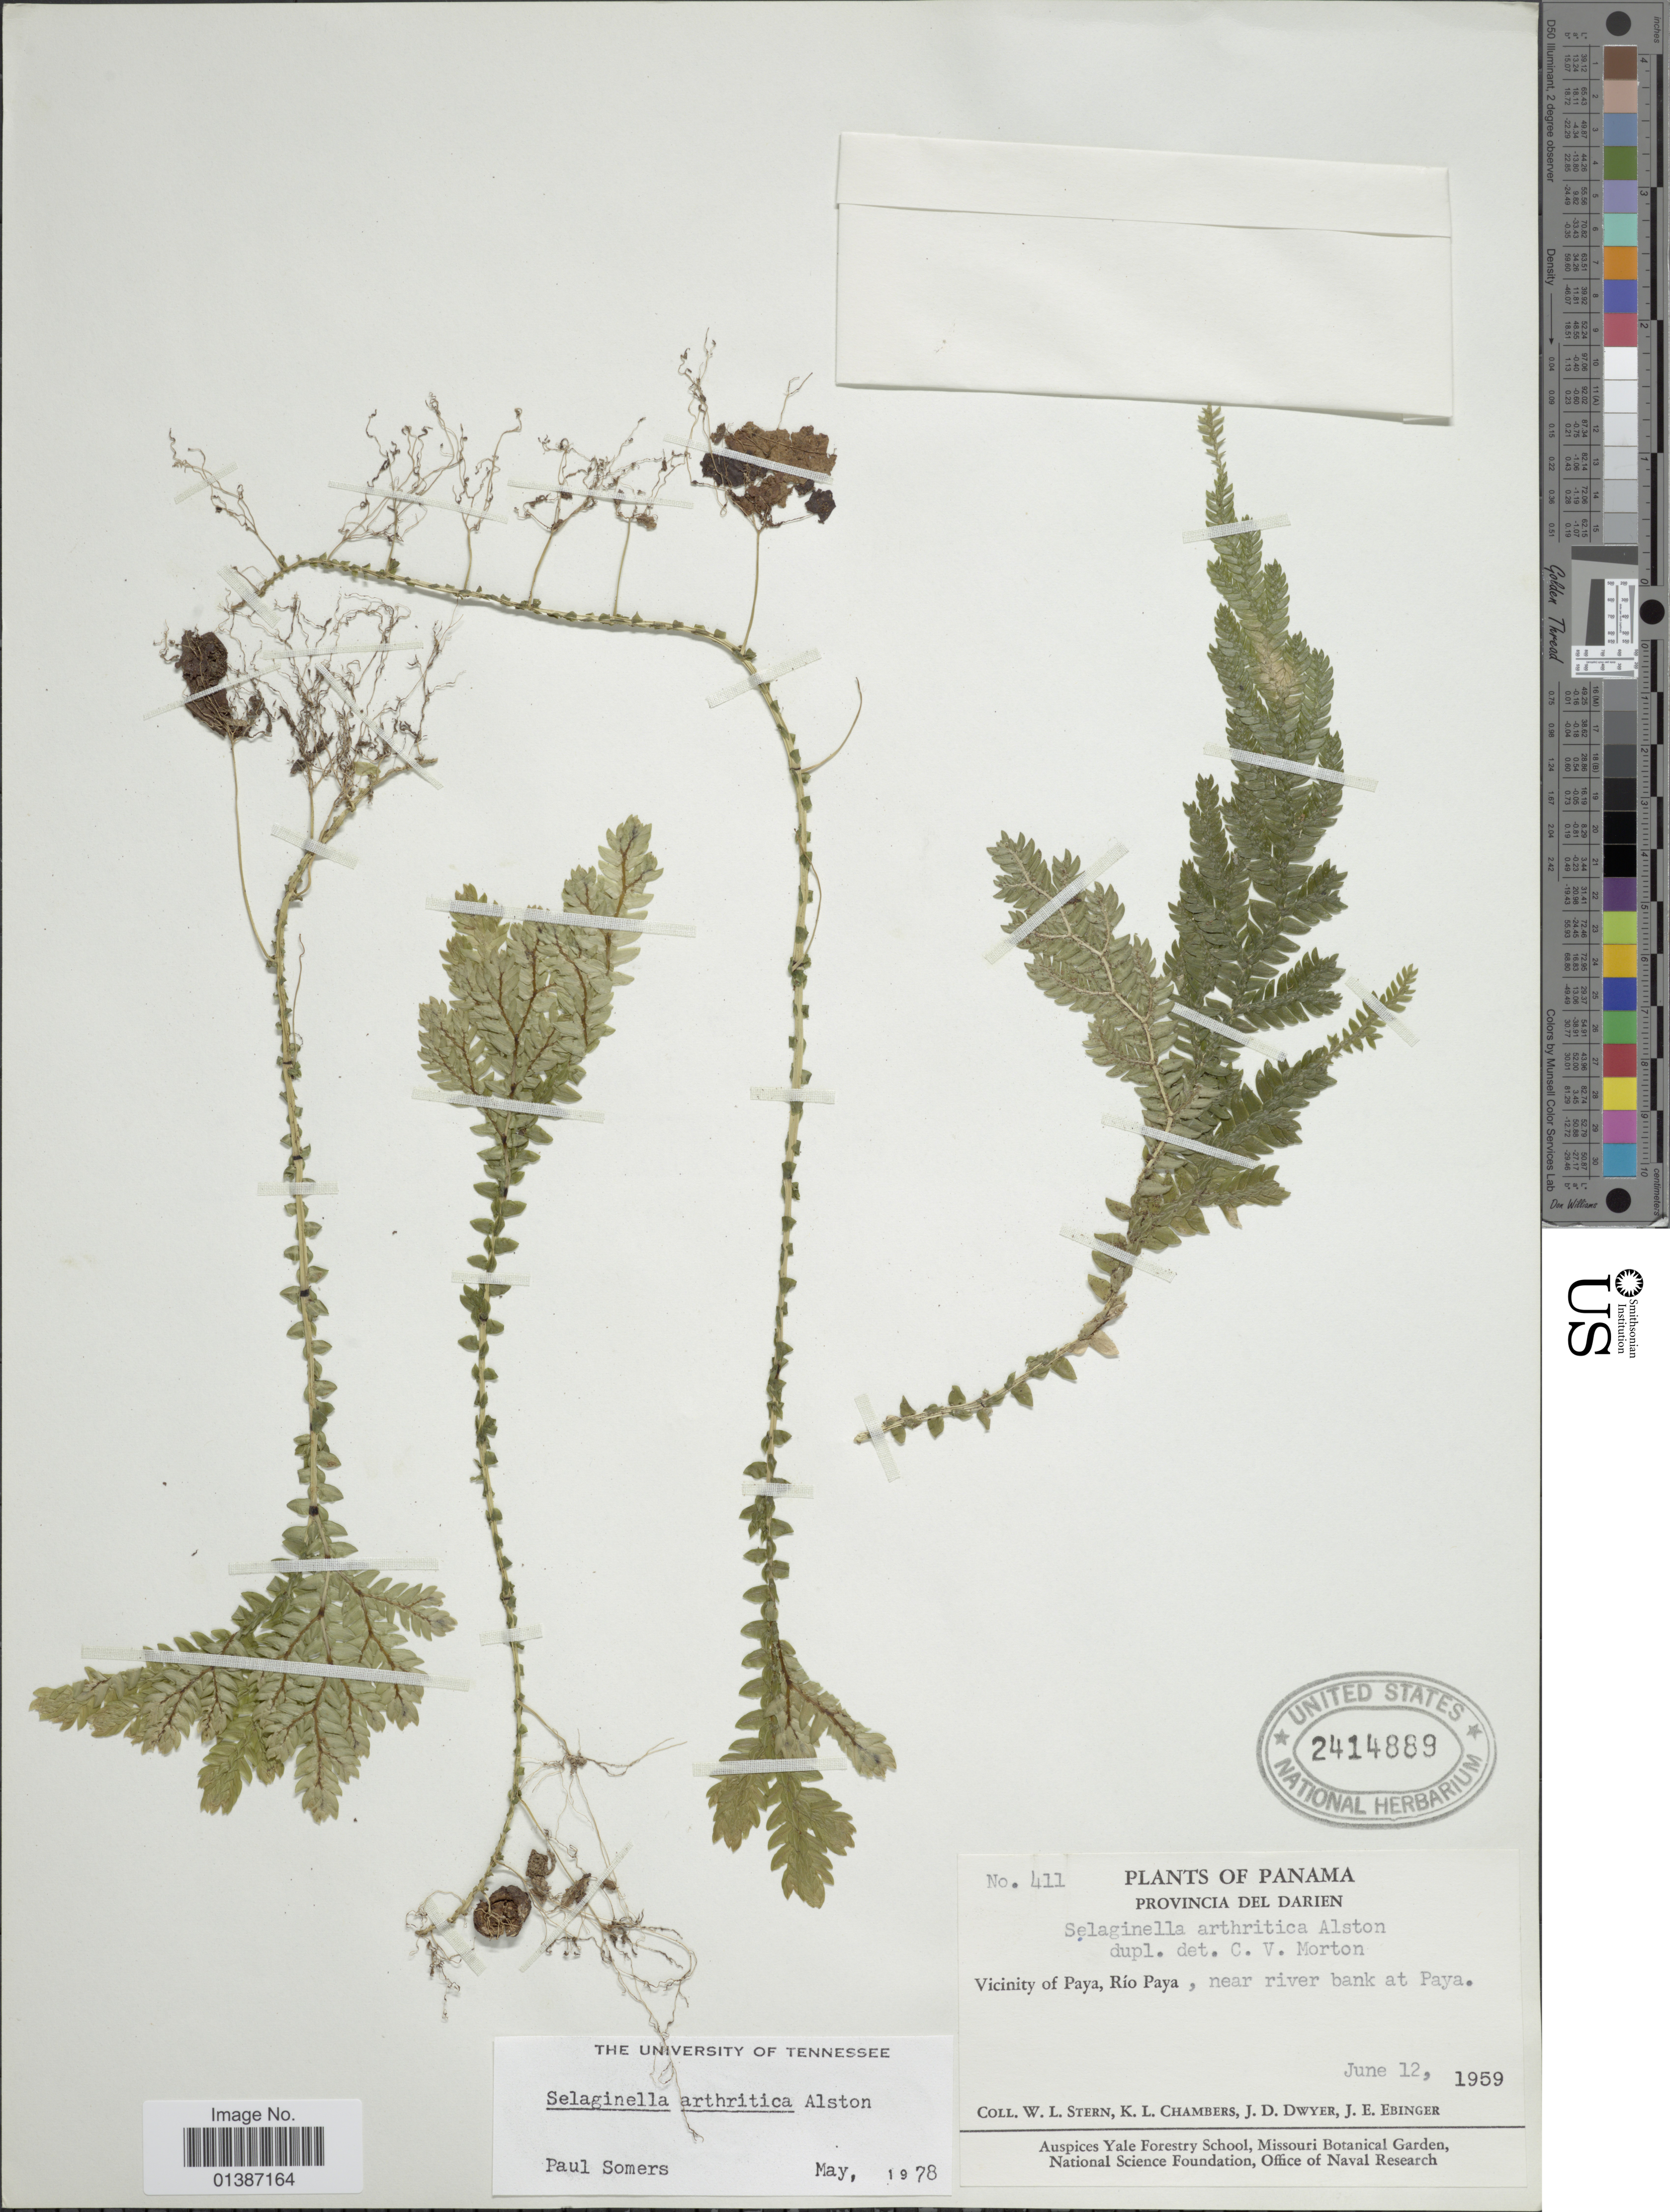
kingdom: Plantae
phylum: Tracheophyta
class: Lycopodiopsida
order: Selaginellales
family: Selaginellaceae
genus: Selaginella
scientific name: Selaginella arthritica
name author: Alston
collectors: W. L. Stern, K. Chambers, J. D. Dwyer & J. Ebinger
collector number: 411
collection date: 1959-06-12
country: Panama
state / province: Darién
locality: Provincia del Darien, Vicinity of Paya, Río Paya, near river bank at Paya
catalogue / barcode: US 2414889